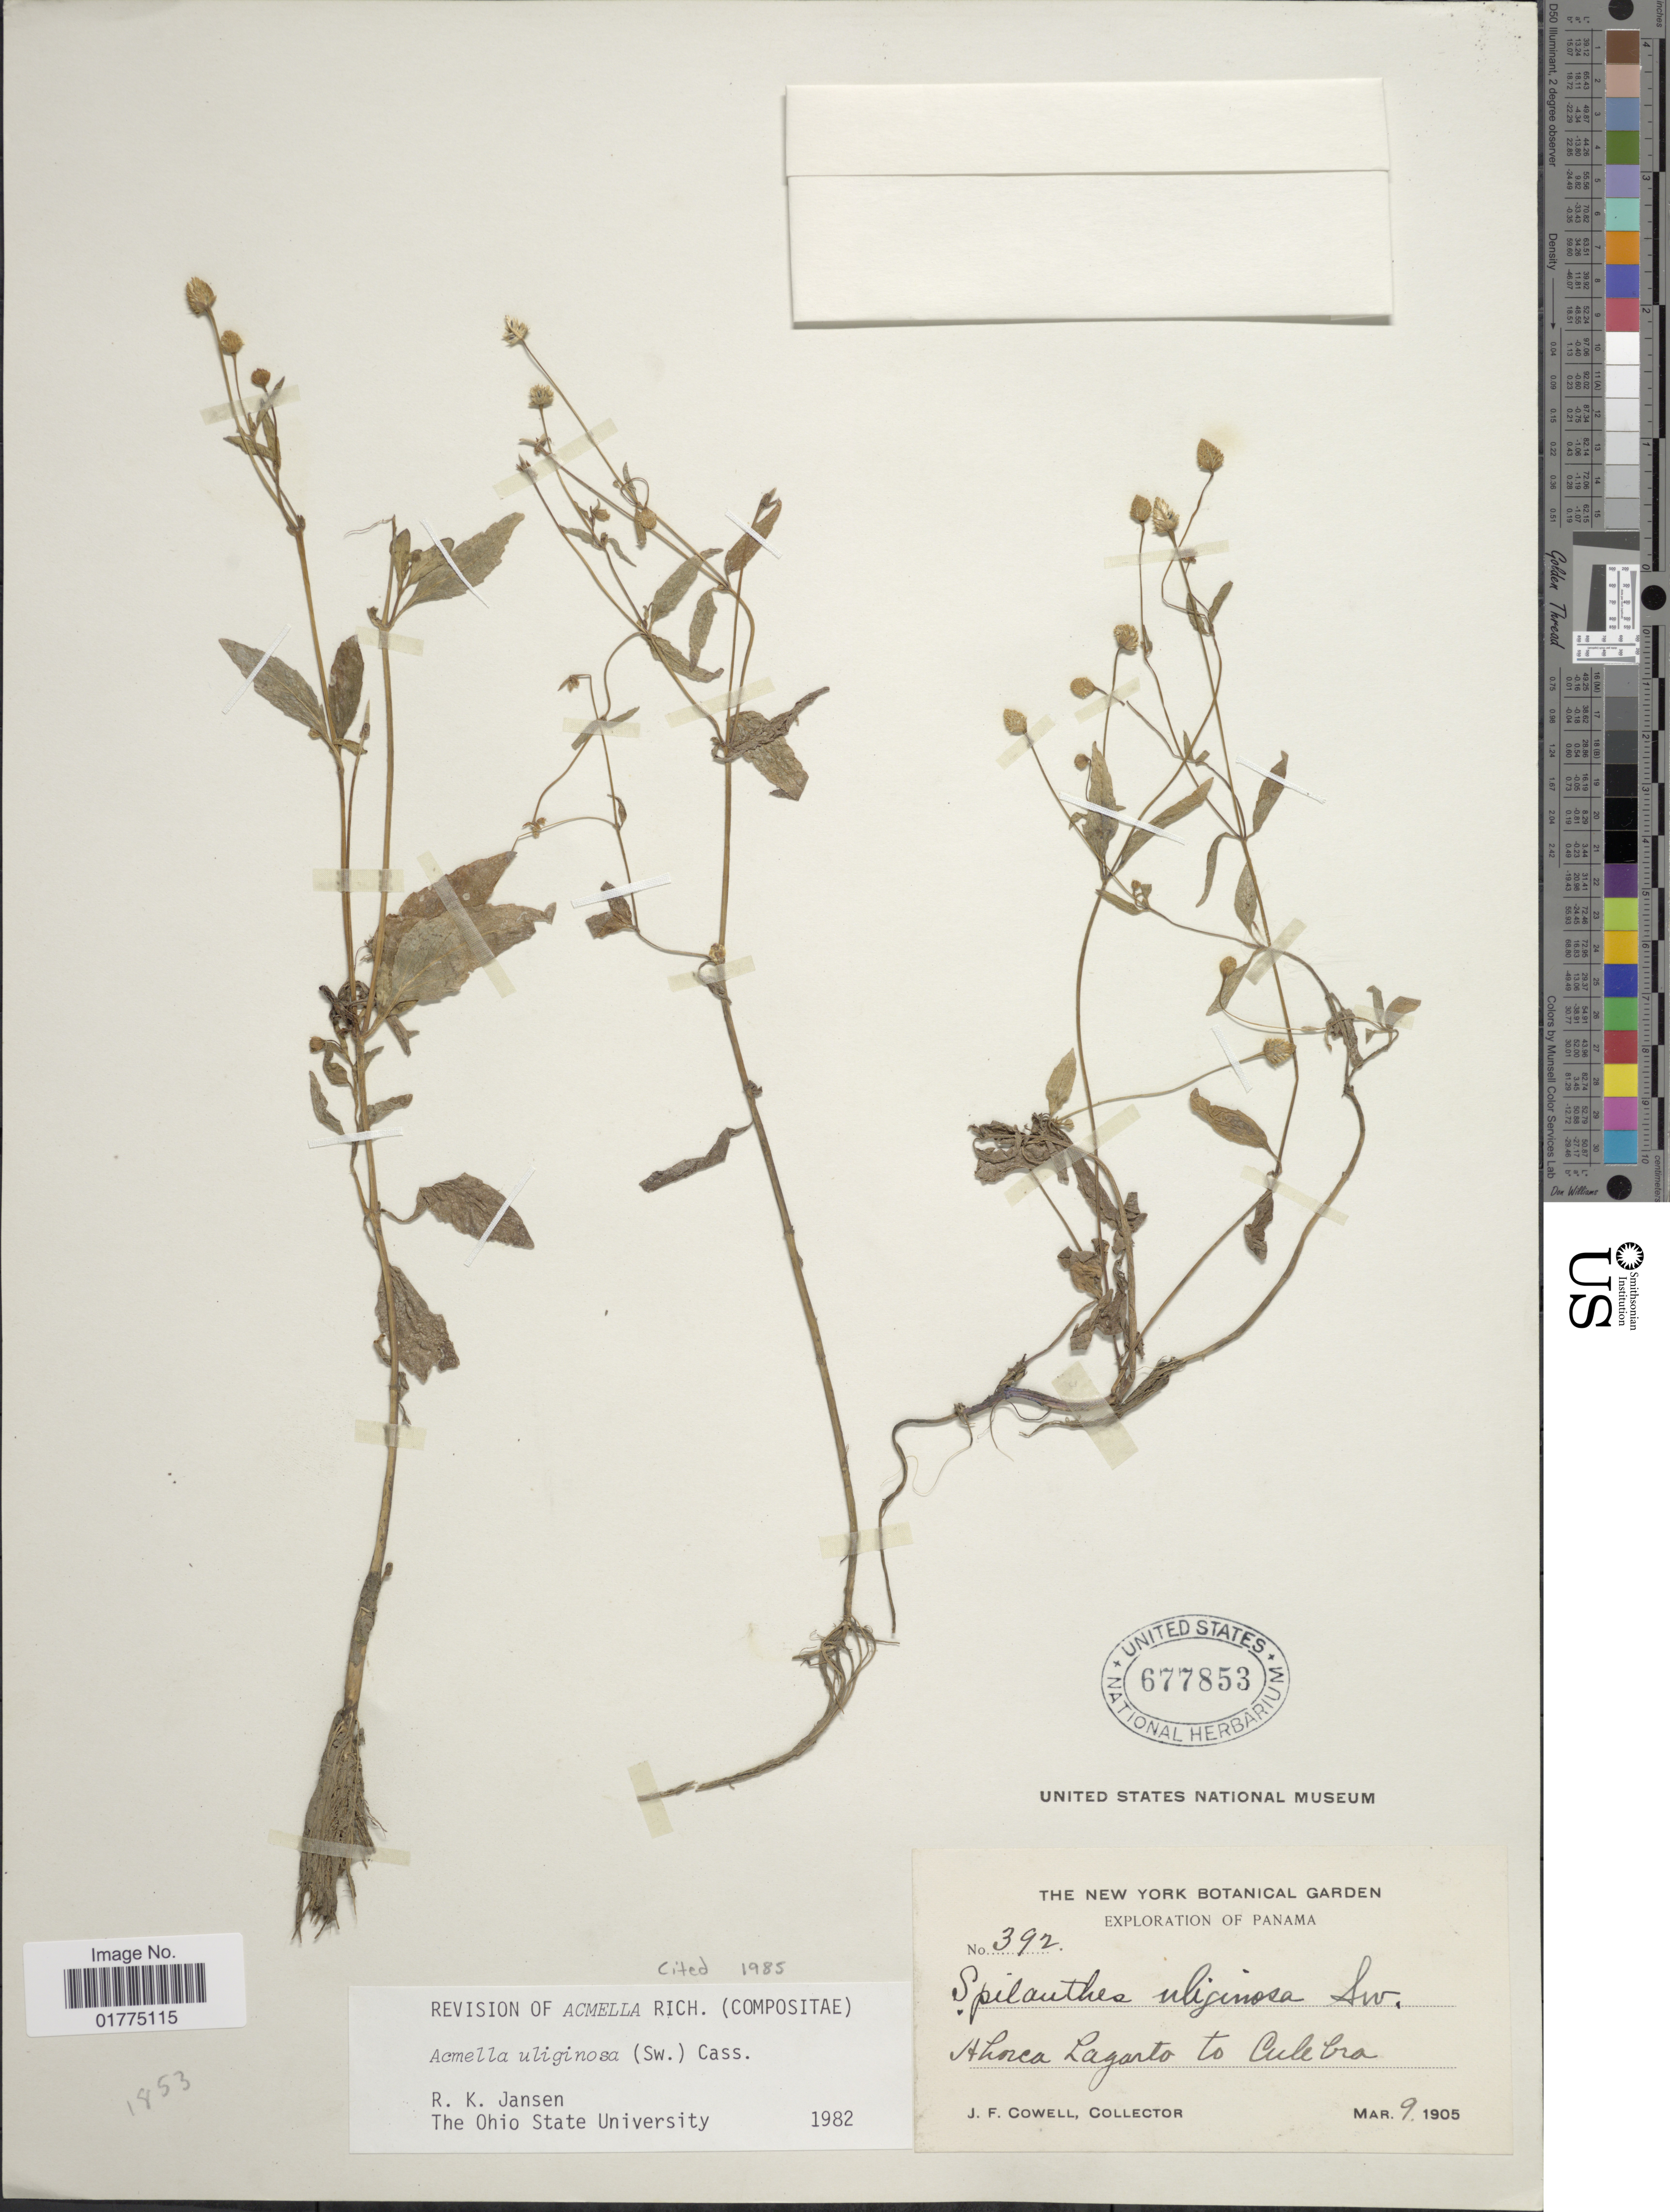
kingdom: Plantae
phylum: Tracheophyta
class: Magnoliopsida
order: Asterales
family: Asteraceae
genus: Acmella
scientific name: Acmella uliginosa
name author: (Sw.) Cass.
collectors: J. F. Cowell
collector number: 392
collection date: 1905-03-09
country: Panama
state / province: Panamá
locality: Panama. Ahorca Lagarto to Culebra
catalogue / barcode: US 677853